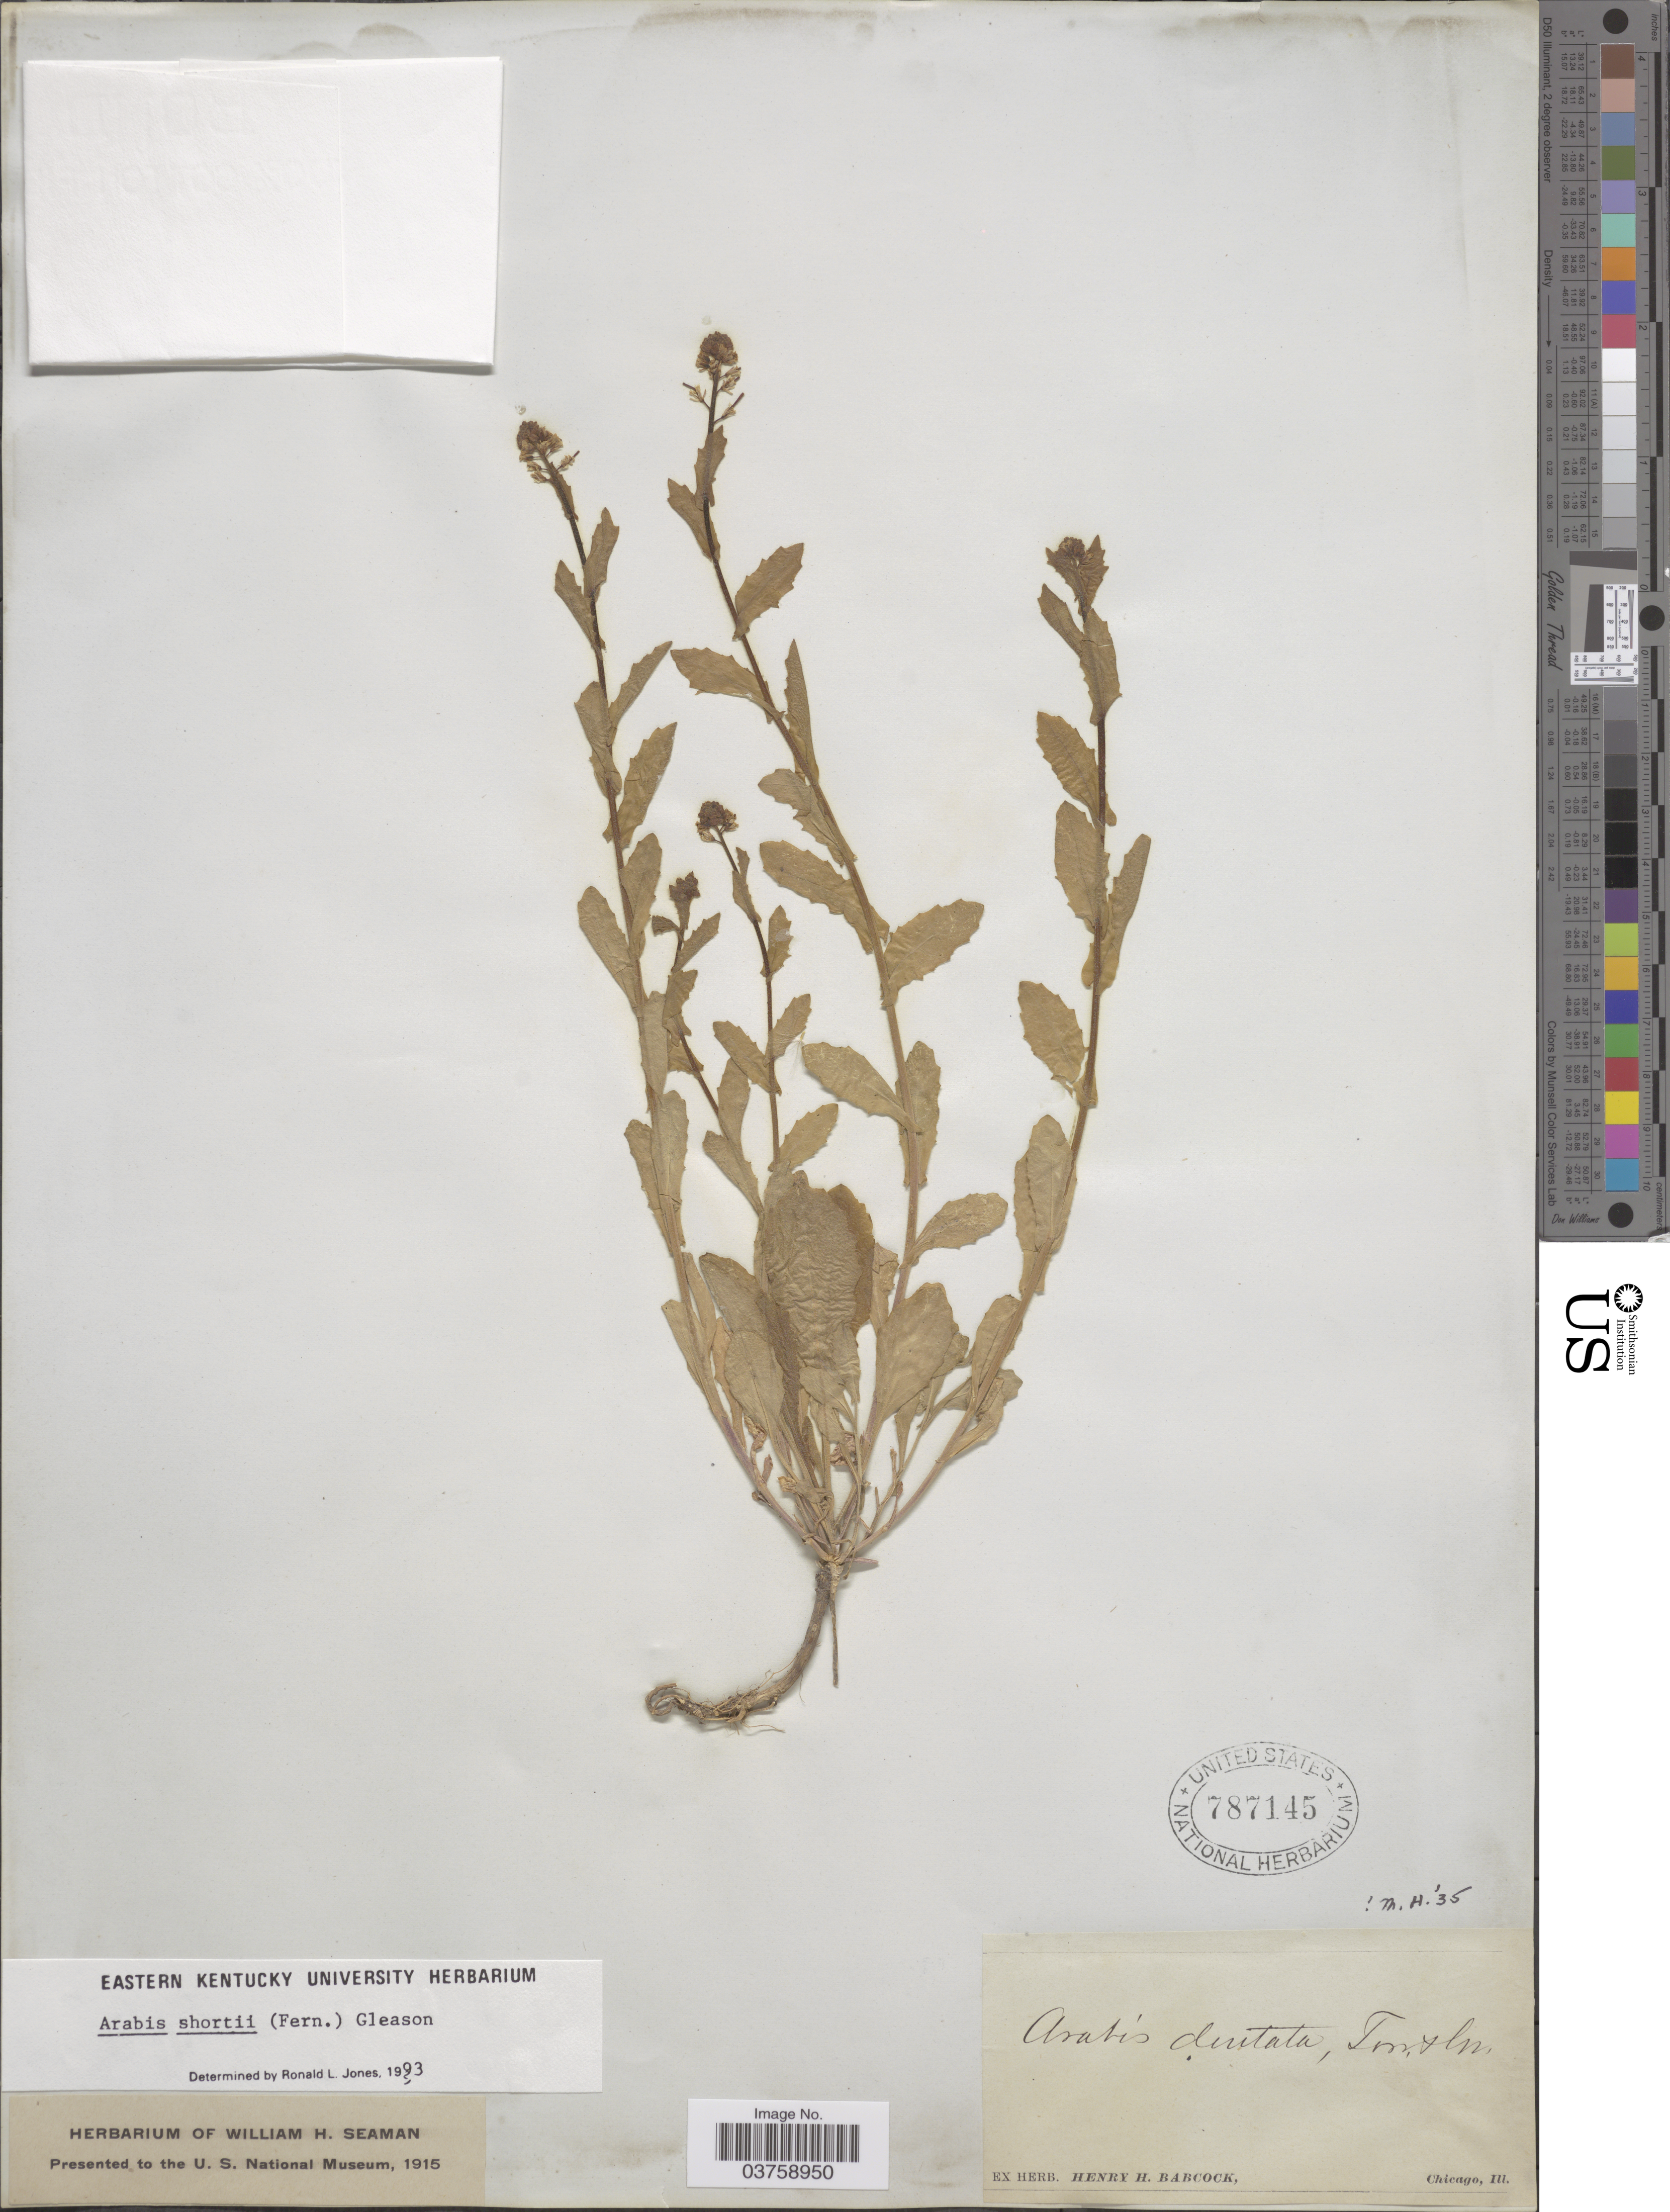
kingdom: Plantae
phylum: Tracheophyta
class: Magnoliopsida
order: Brassicales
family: Brassicaceae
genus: Arabis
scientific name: Arabis shortii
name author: (Fernald) Gleason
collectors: ex herb. H. H. Babcock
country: United States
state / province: Illinois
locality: Chicago.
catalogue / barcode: US 787145